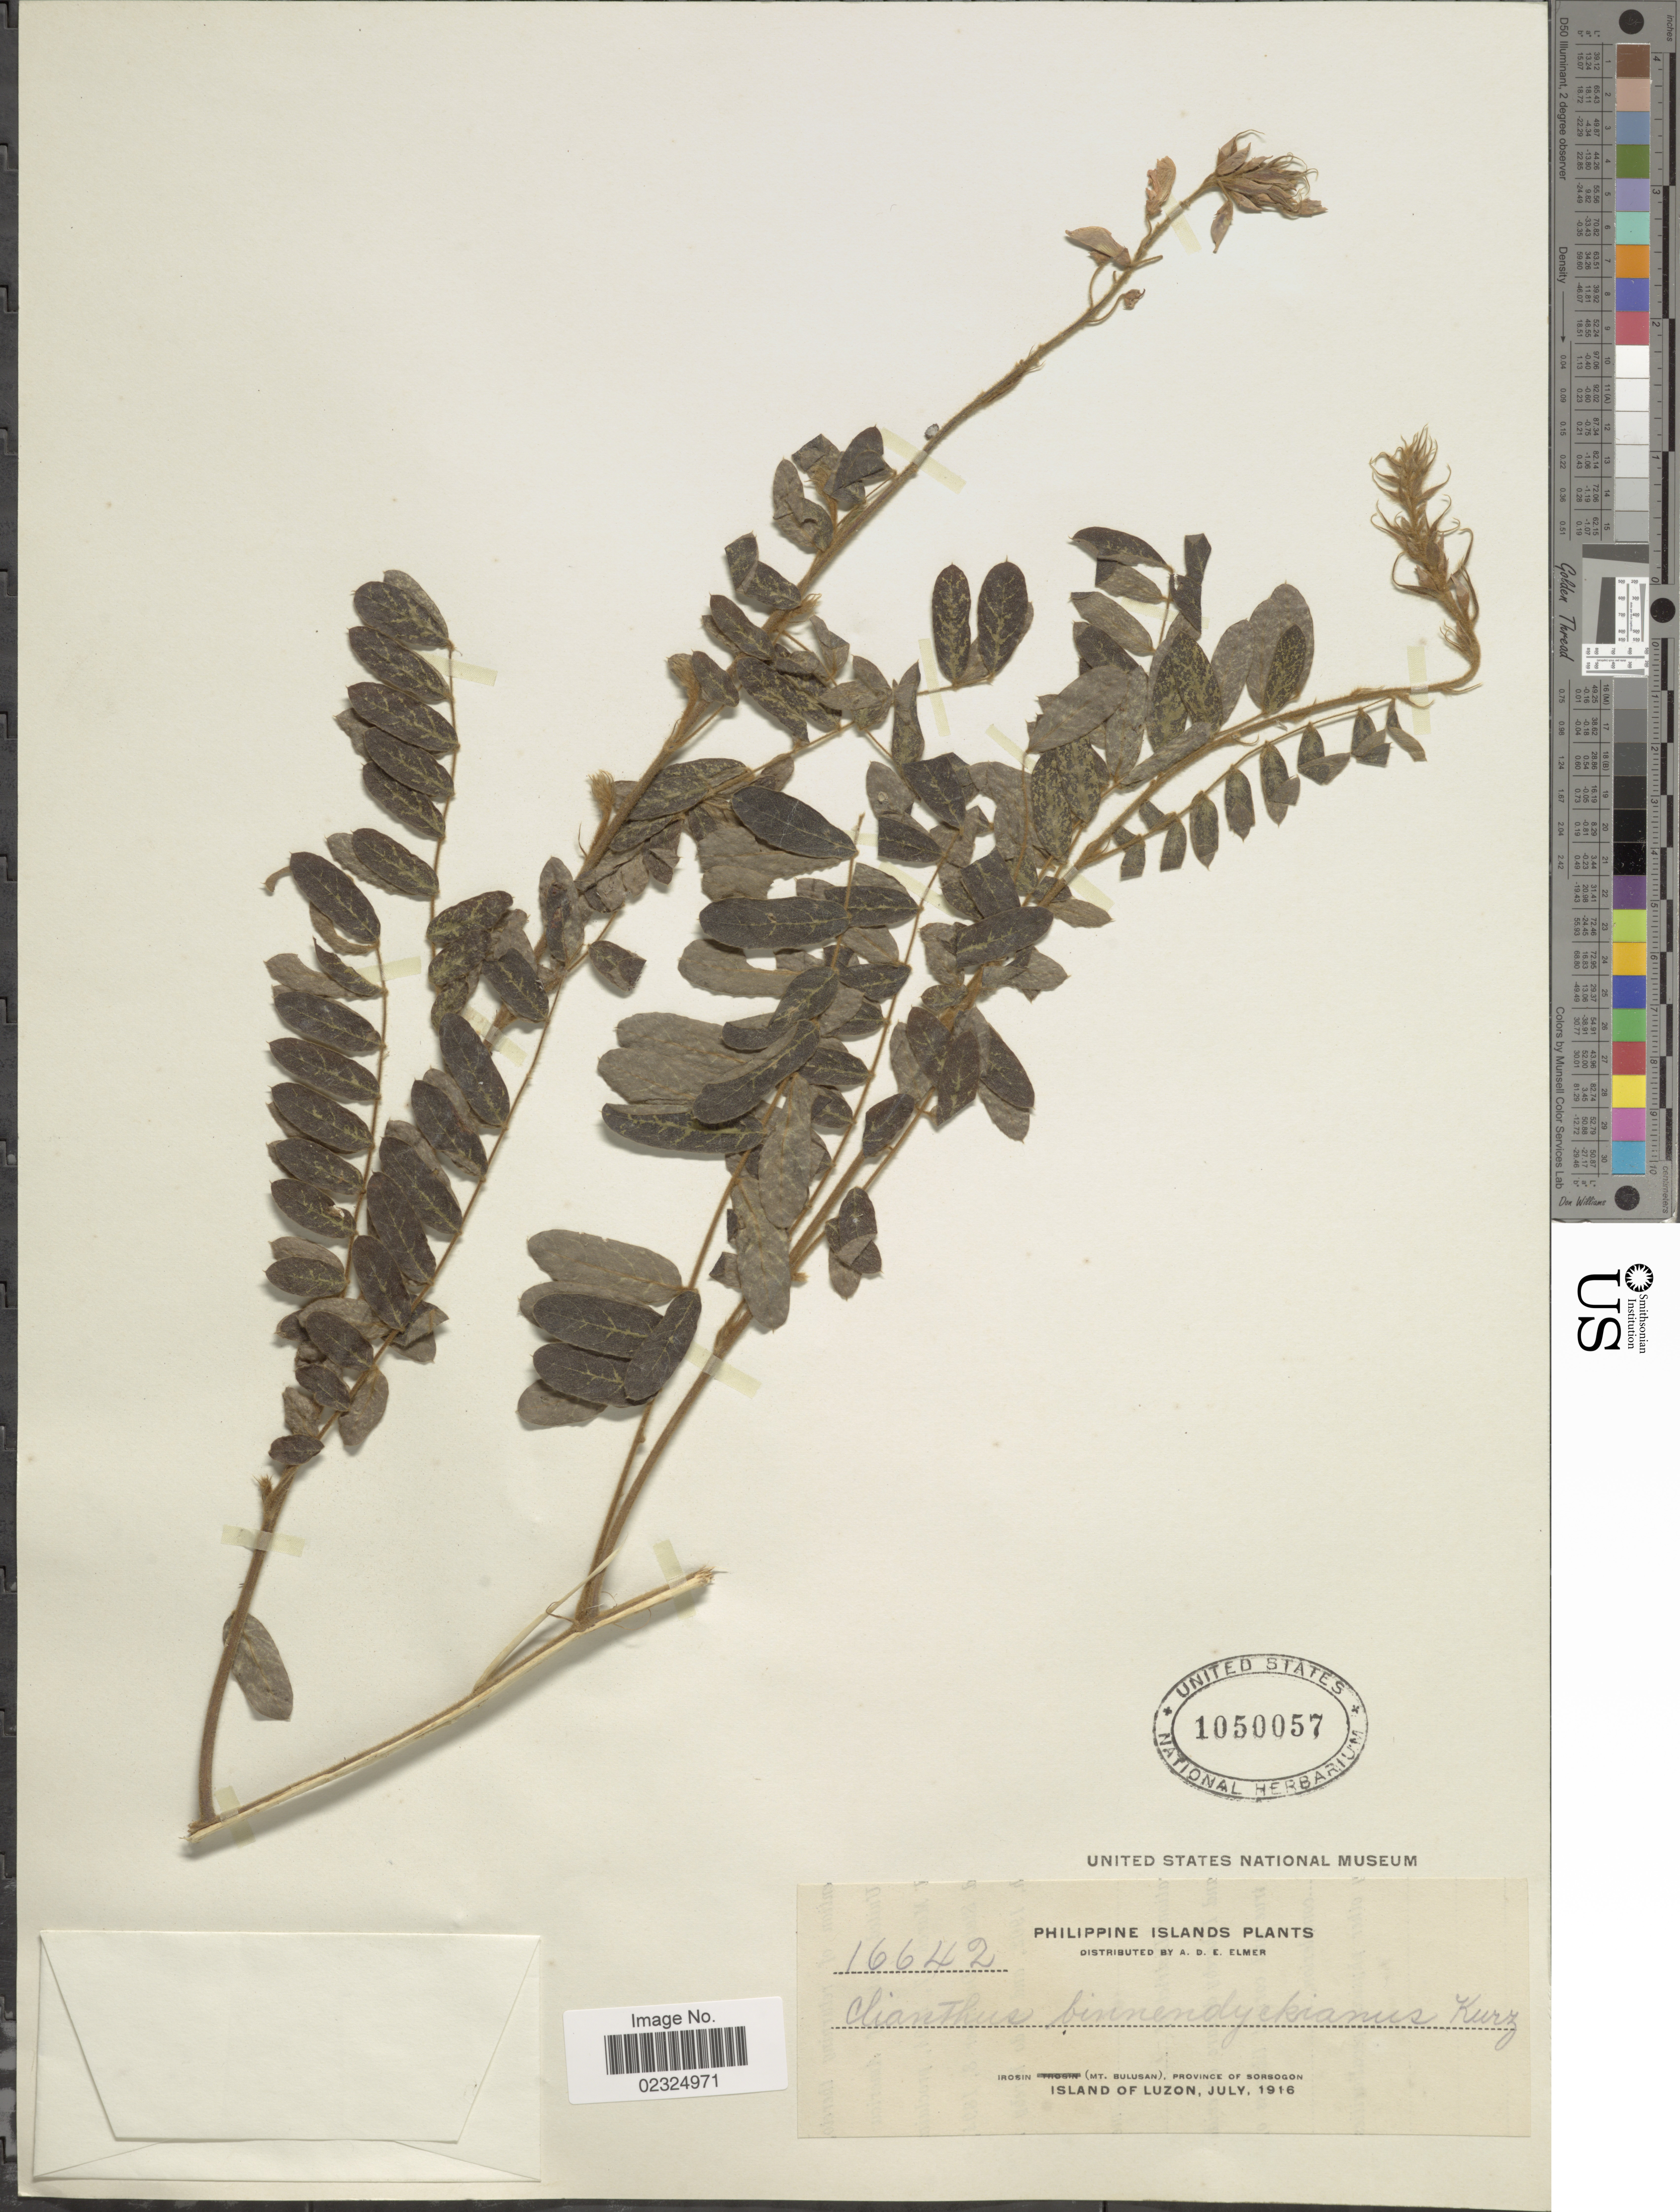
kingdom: Plantae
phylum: Tracheophyta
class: Magnoliopsida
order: Fabales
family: Fabaceae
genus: Sarcodum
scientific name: Sarcodum scandens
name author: Lour.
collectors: A. D. E. Elmer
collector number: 16642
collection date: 1916-07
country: Philippines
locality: Irosin (Mt. Bulusan), Province of Sorsogon, Island of Luzon.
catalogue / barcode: US 1050057